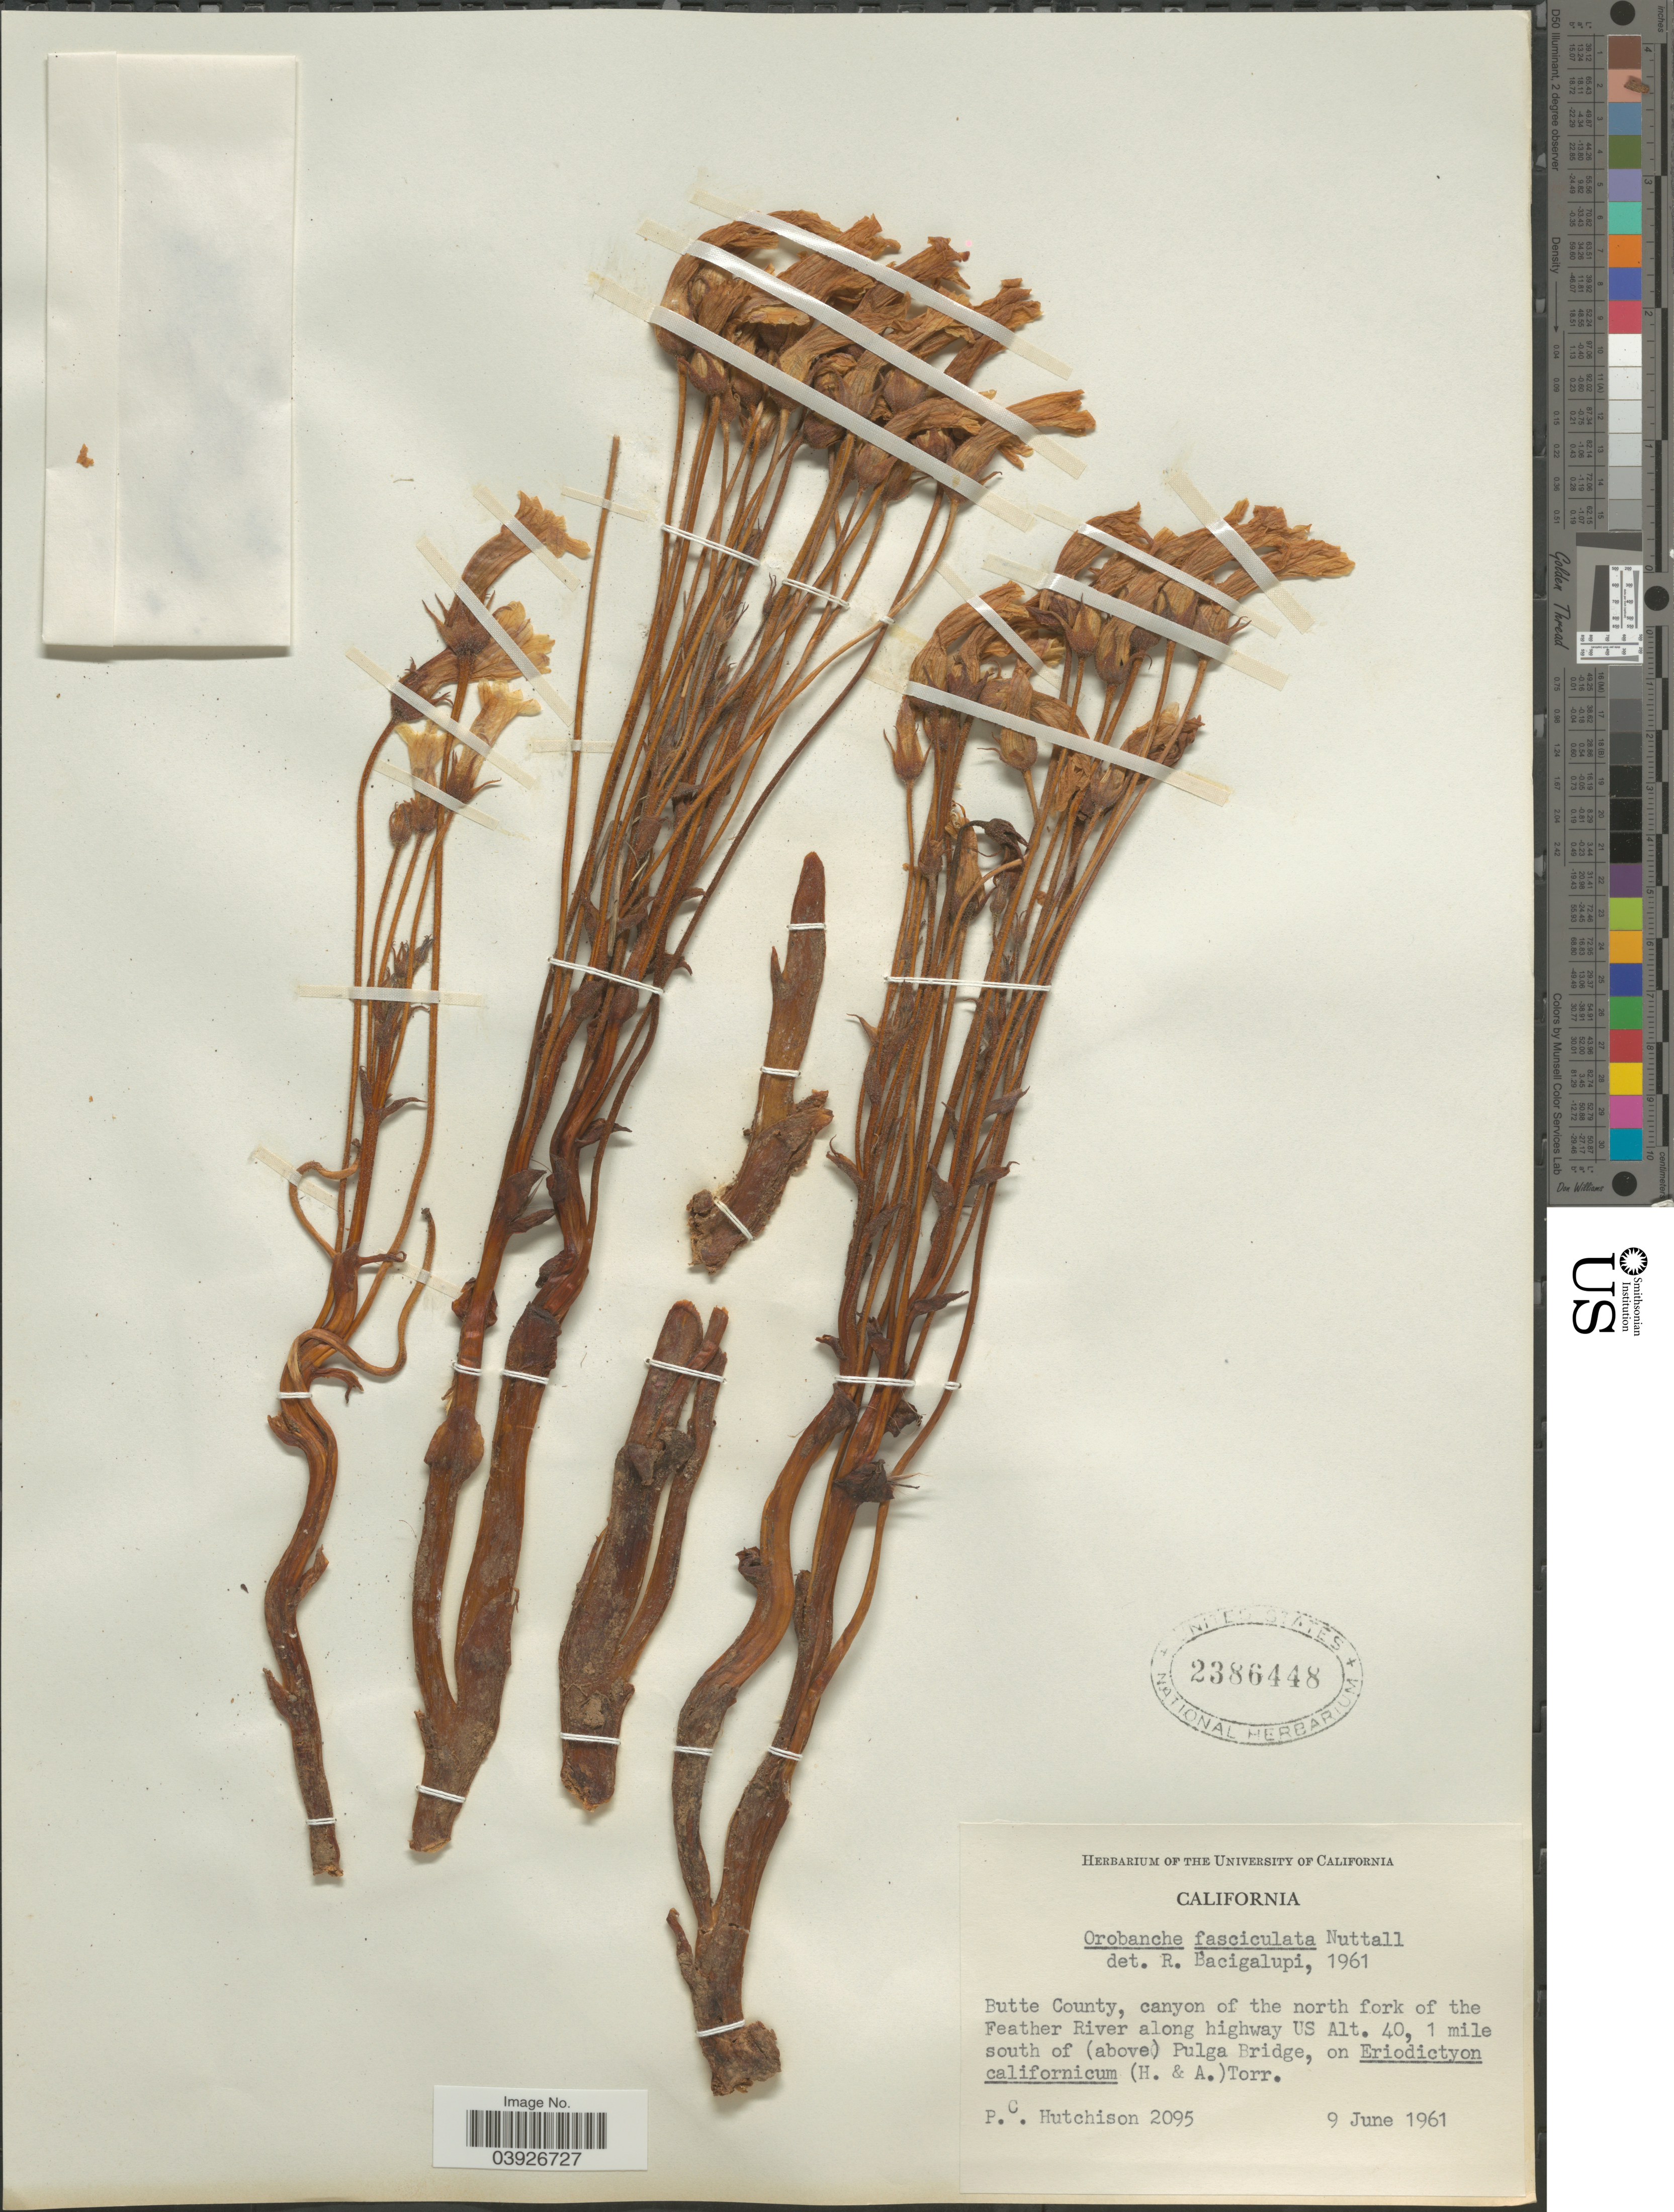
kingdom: Plantae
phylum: Tracheophyta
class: Magnoliopsida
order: Lamiales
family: Orobanchaceae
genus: Aphyllon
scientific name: Aphyllon fasciculatum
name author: (Nutt.) Torr. & A. Gray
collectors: P. C. Hutchison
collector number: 2095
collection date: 1961-06-09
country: United States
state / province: California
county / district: Butte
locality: Butte County, canyon of the north fork of the Feather River along highway US, 1 mile south of (above) Pulga Bridge.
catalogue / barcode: US 2386448